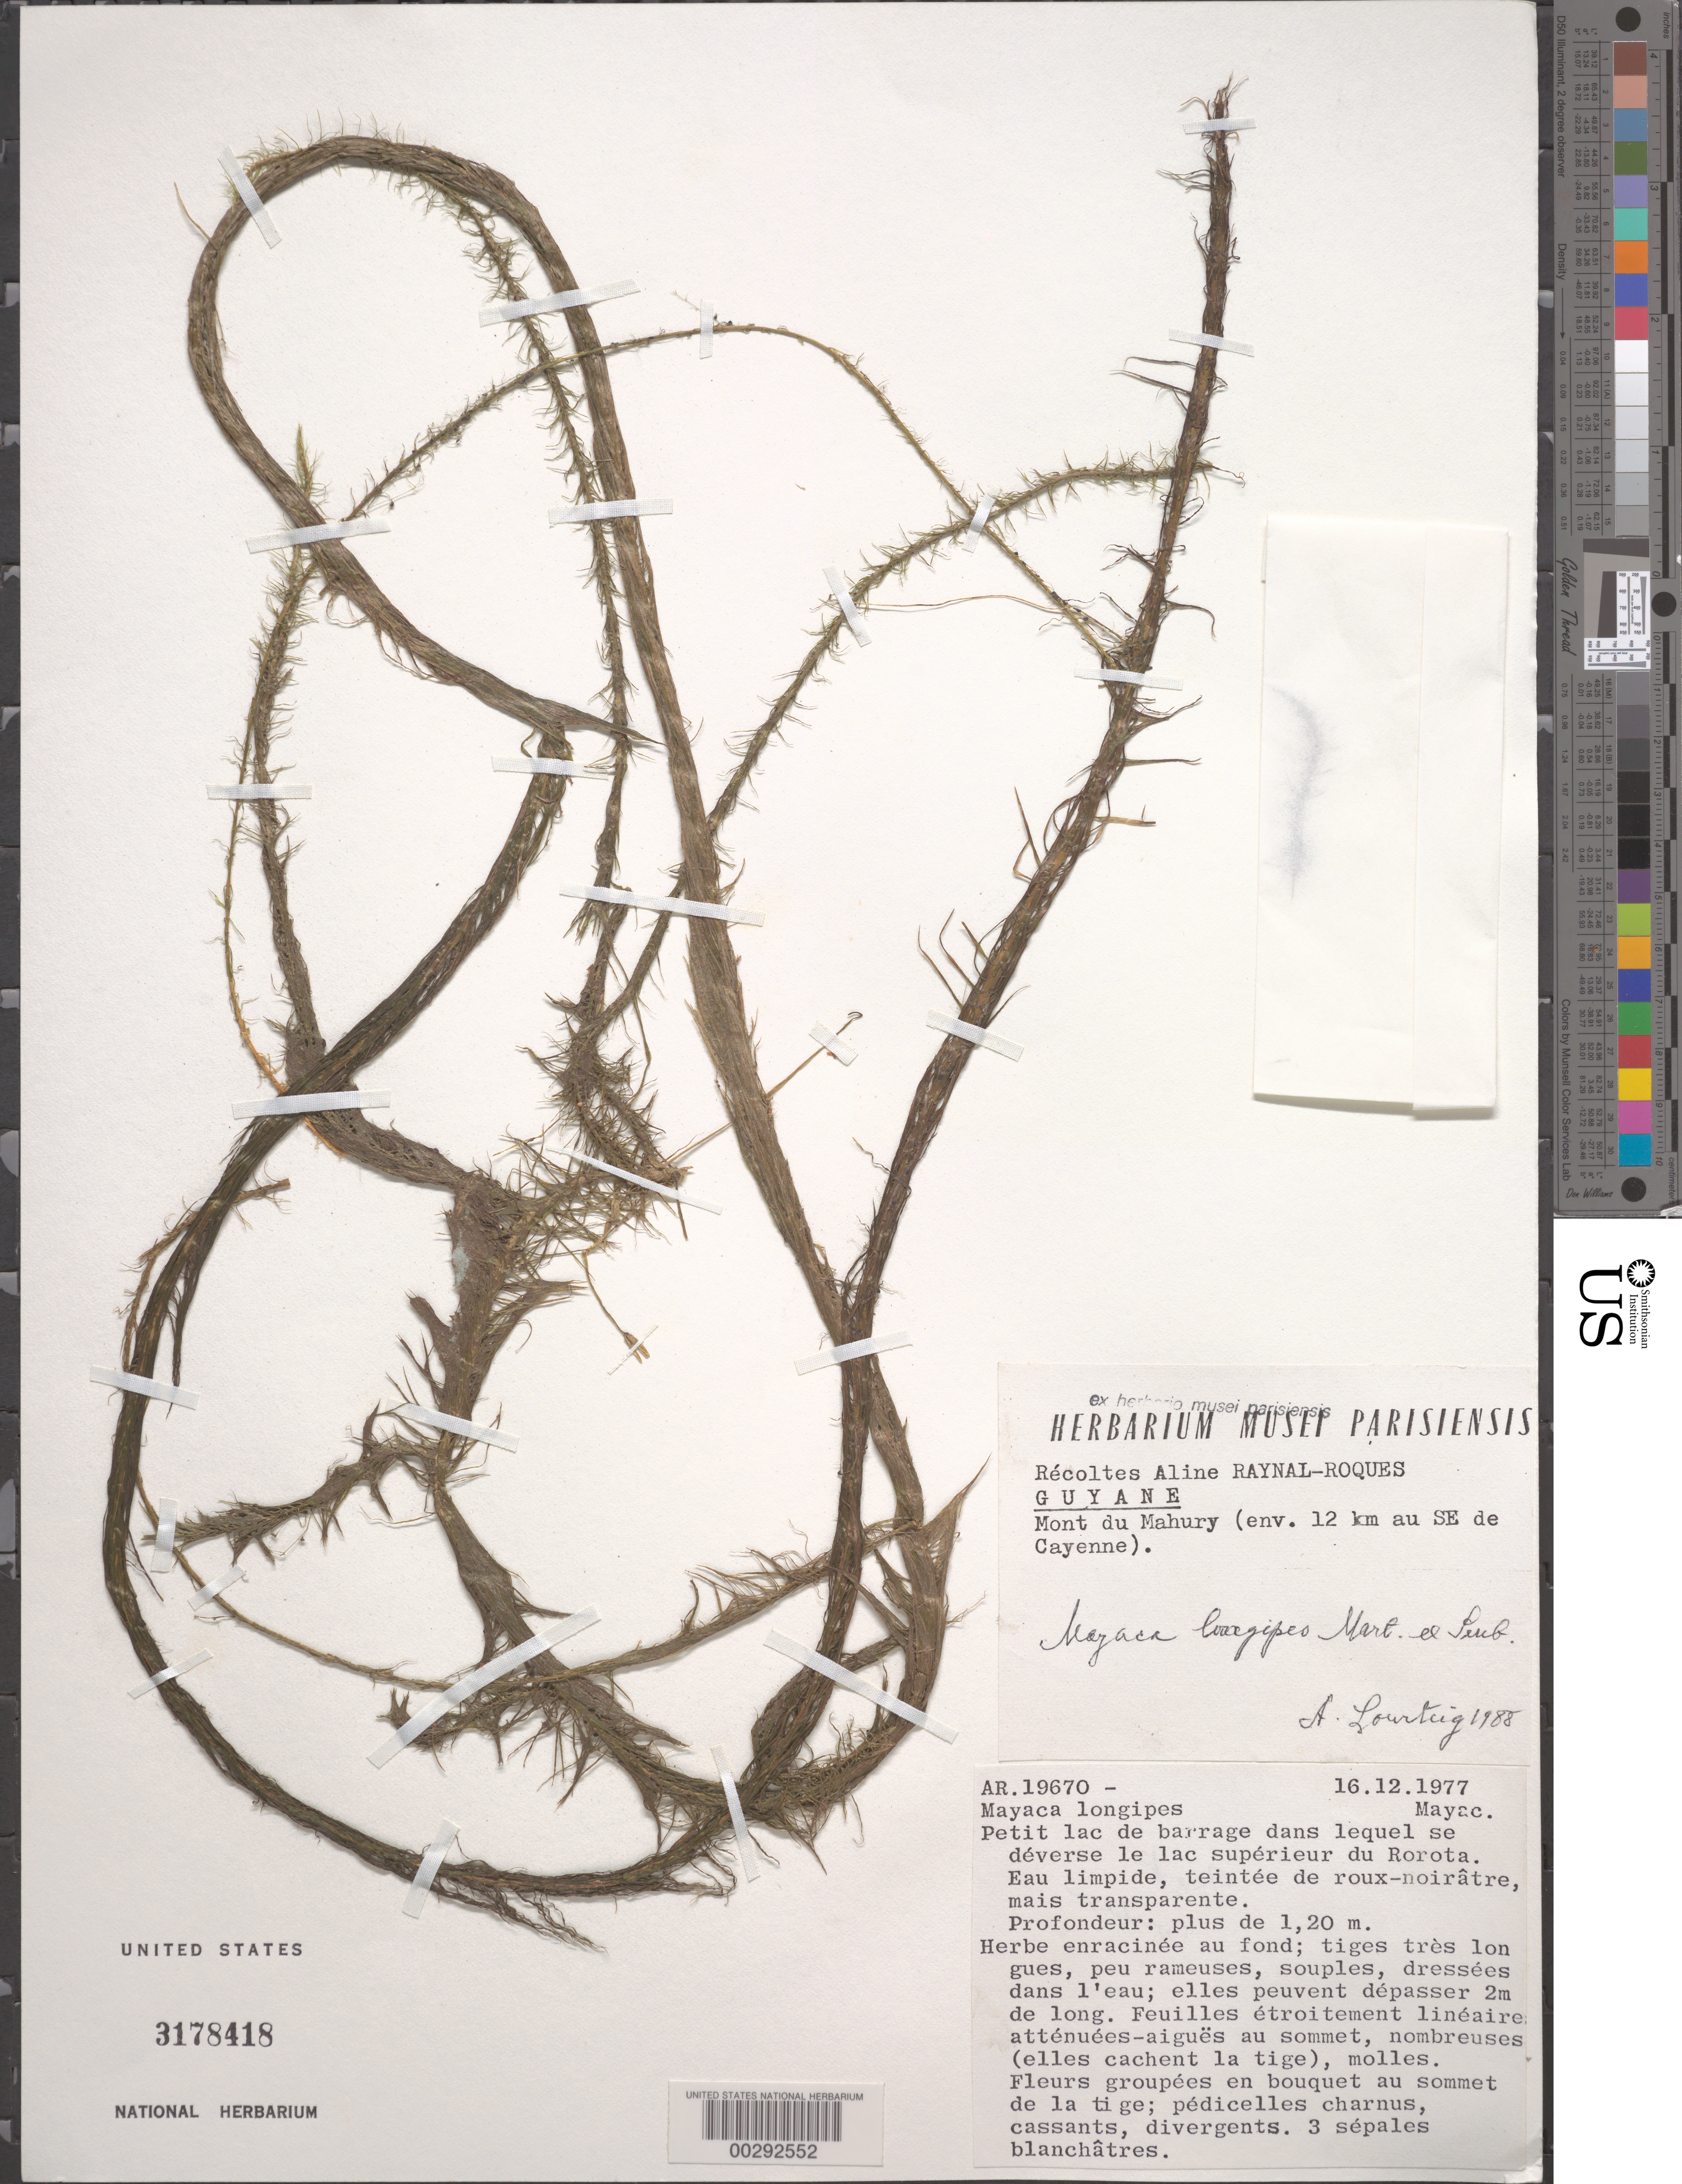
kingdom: Plantae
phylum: Tracheophyta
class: Liliopsida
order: Poales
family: Mayacaceae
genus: Mayaca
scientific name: Mayaca longipes Gand., nom. illeg. hom.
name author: Gand.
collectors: A. M. Raynal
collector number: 19670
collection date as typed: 16 Dec 1977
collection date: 1977-12-16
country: Guyana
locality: Mont du mahury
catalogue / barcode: US 3178418